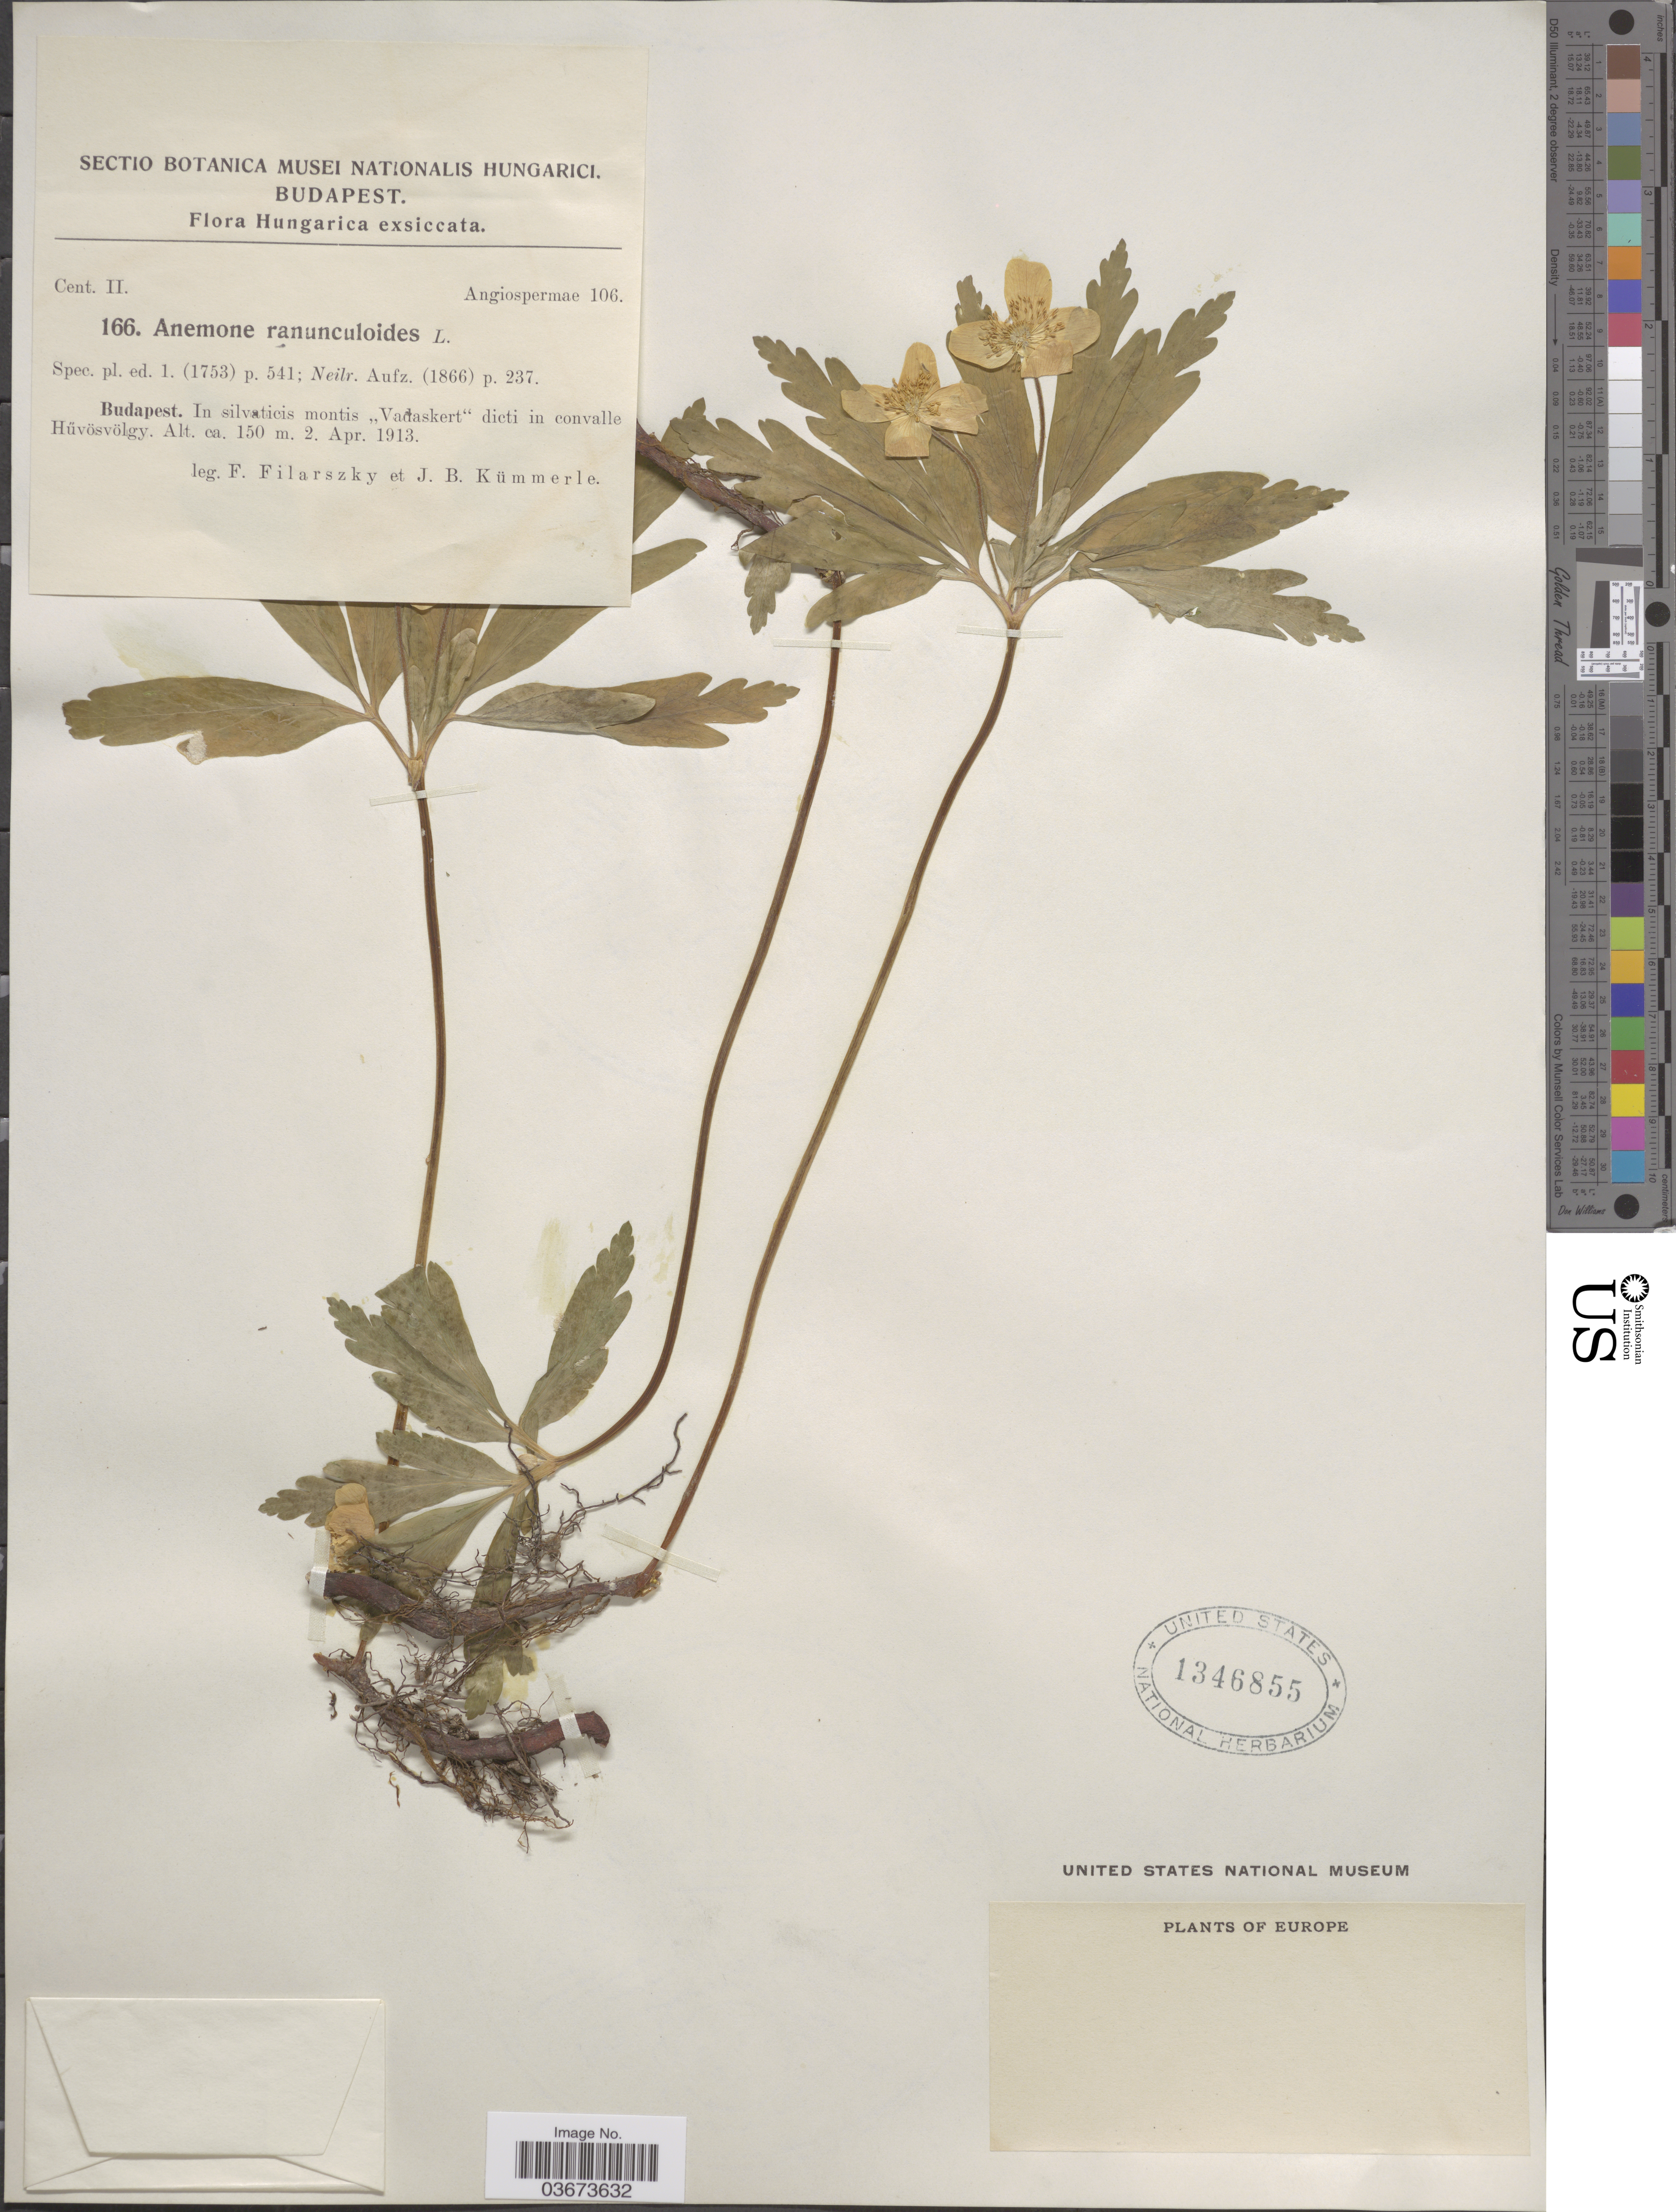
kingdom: Plantae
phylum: Tracheophyta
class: Magnoliopsida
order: Ranunculales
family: Ranunculaceae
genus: Anemone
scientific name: Anemone ranunculoides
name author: L.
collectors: F. Filarszky & J. Kummerle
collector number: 166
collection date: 1913-04-02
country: Hungary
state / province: Budapest, Capital District of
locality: Hungarica. In silvaticis montis "Vadaskert" dicti in convalle Hüvösvölgy.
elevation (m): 150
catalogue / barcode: US 1346855